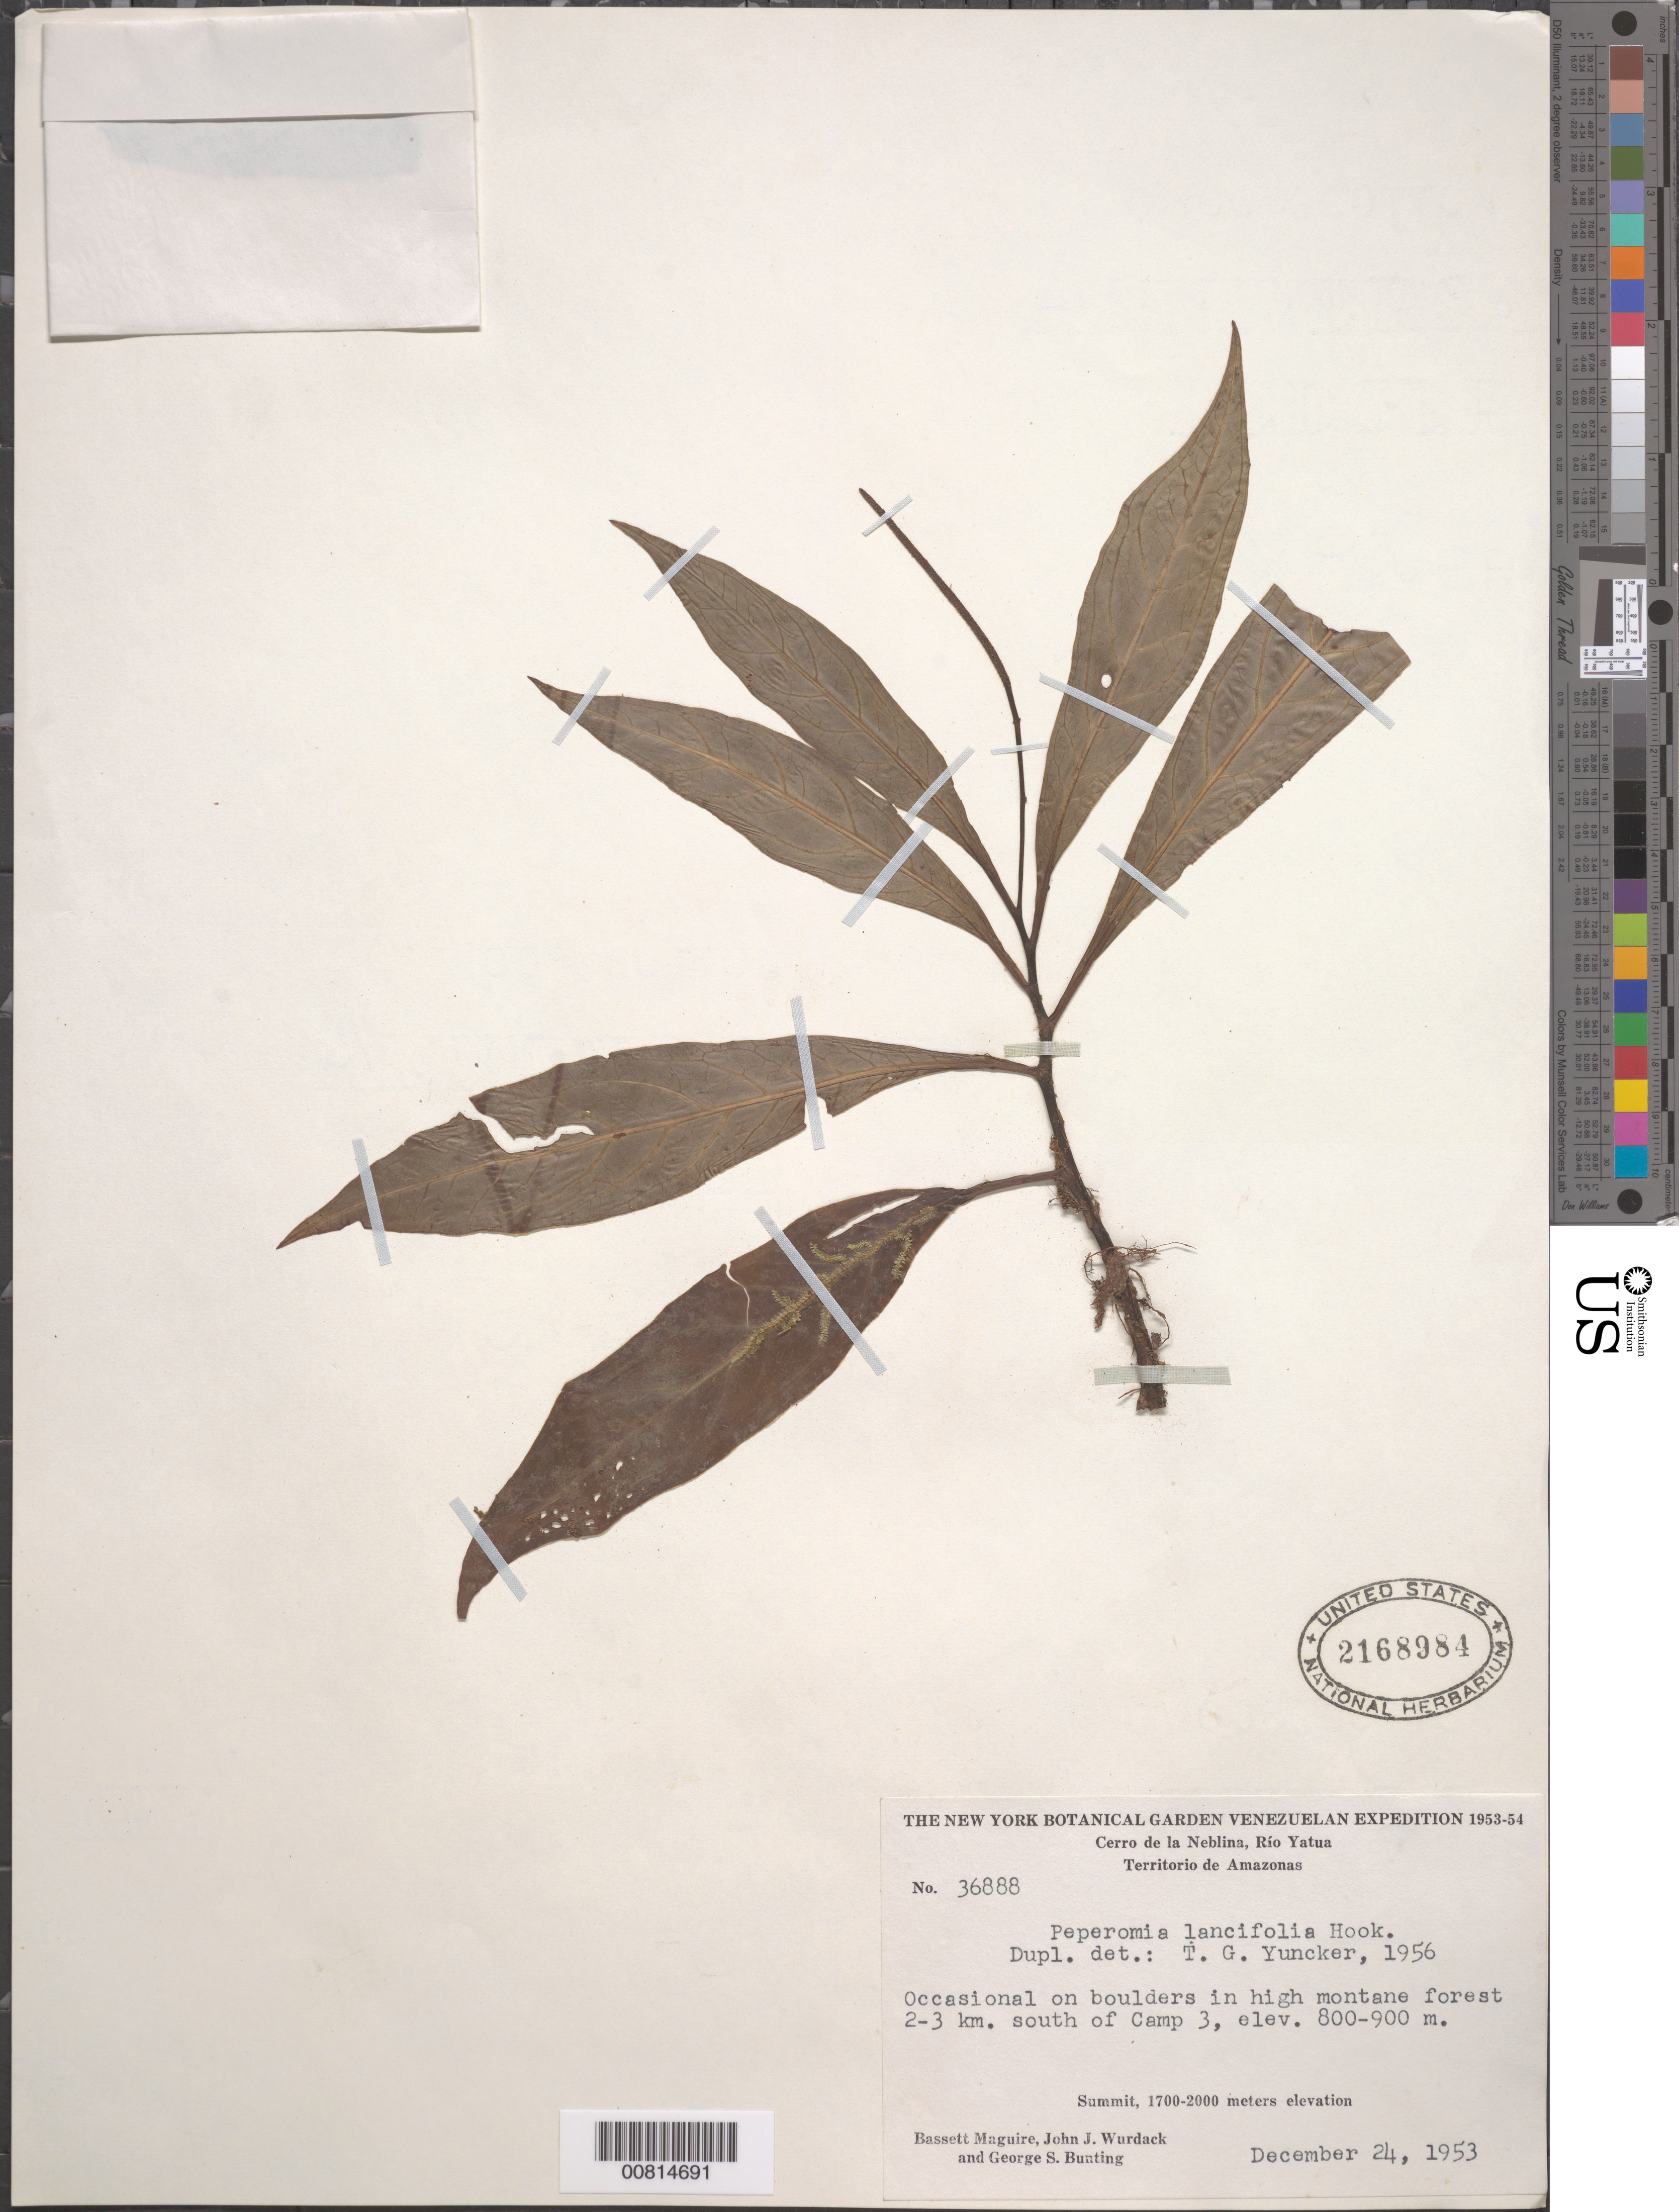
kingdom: Plantae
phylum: Tracheophyta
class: Magnoliopsida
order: Piperales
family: Piperaceae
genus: Peperomia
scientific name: Peperomia lancifolia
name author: Hook.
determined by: Yuncker, T. G.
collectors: B. Maguire, J. J. Wurdack & G. S. Bunting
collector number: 36888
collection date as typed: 24-Dec-53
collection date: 1953-12-24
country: Venezuela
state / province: Amazonas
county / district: Río Negro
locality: Cerro de la Neblina, Río Yatua, 2-5 km S of Camp 3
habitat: Boulders in high montane forest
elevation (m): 800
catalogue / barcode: US 2168984